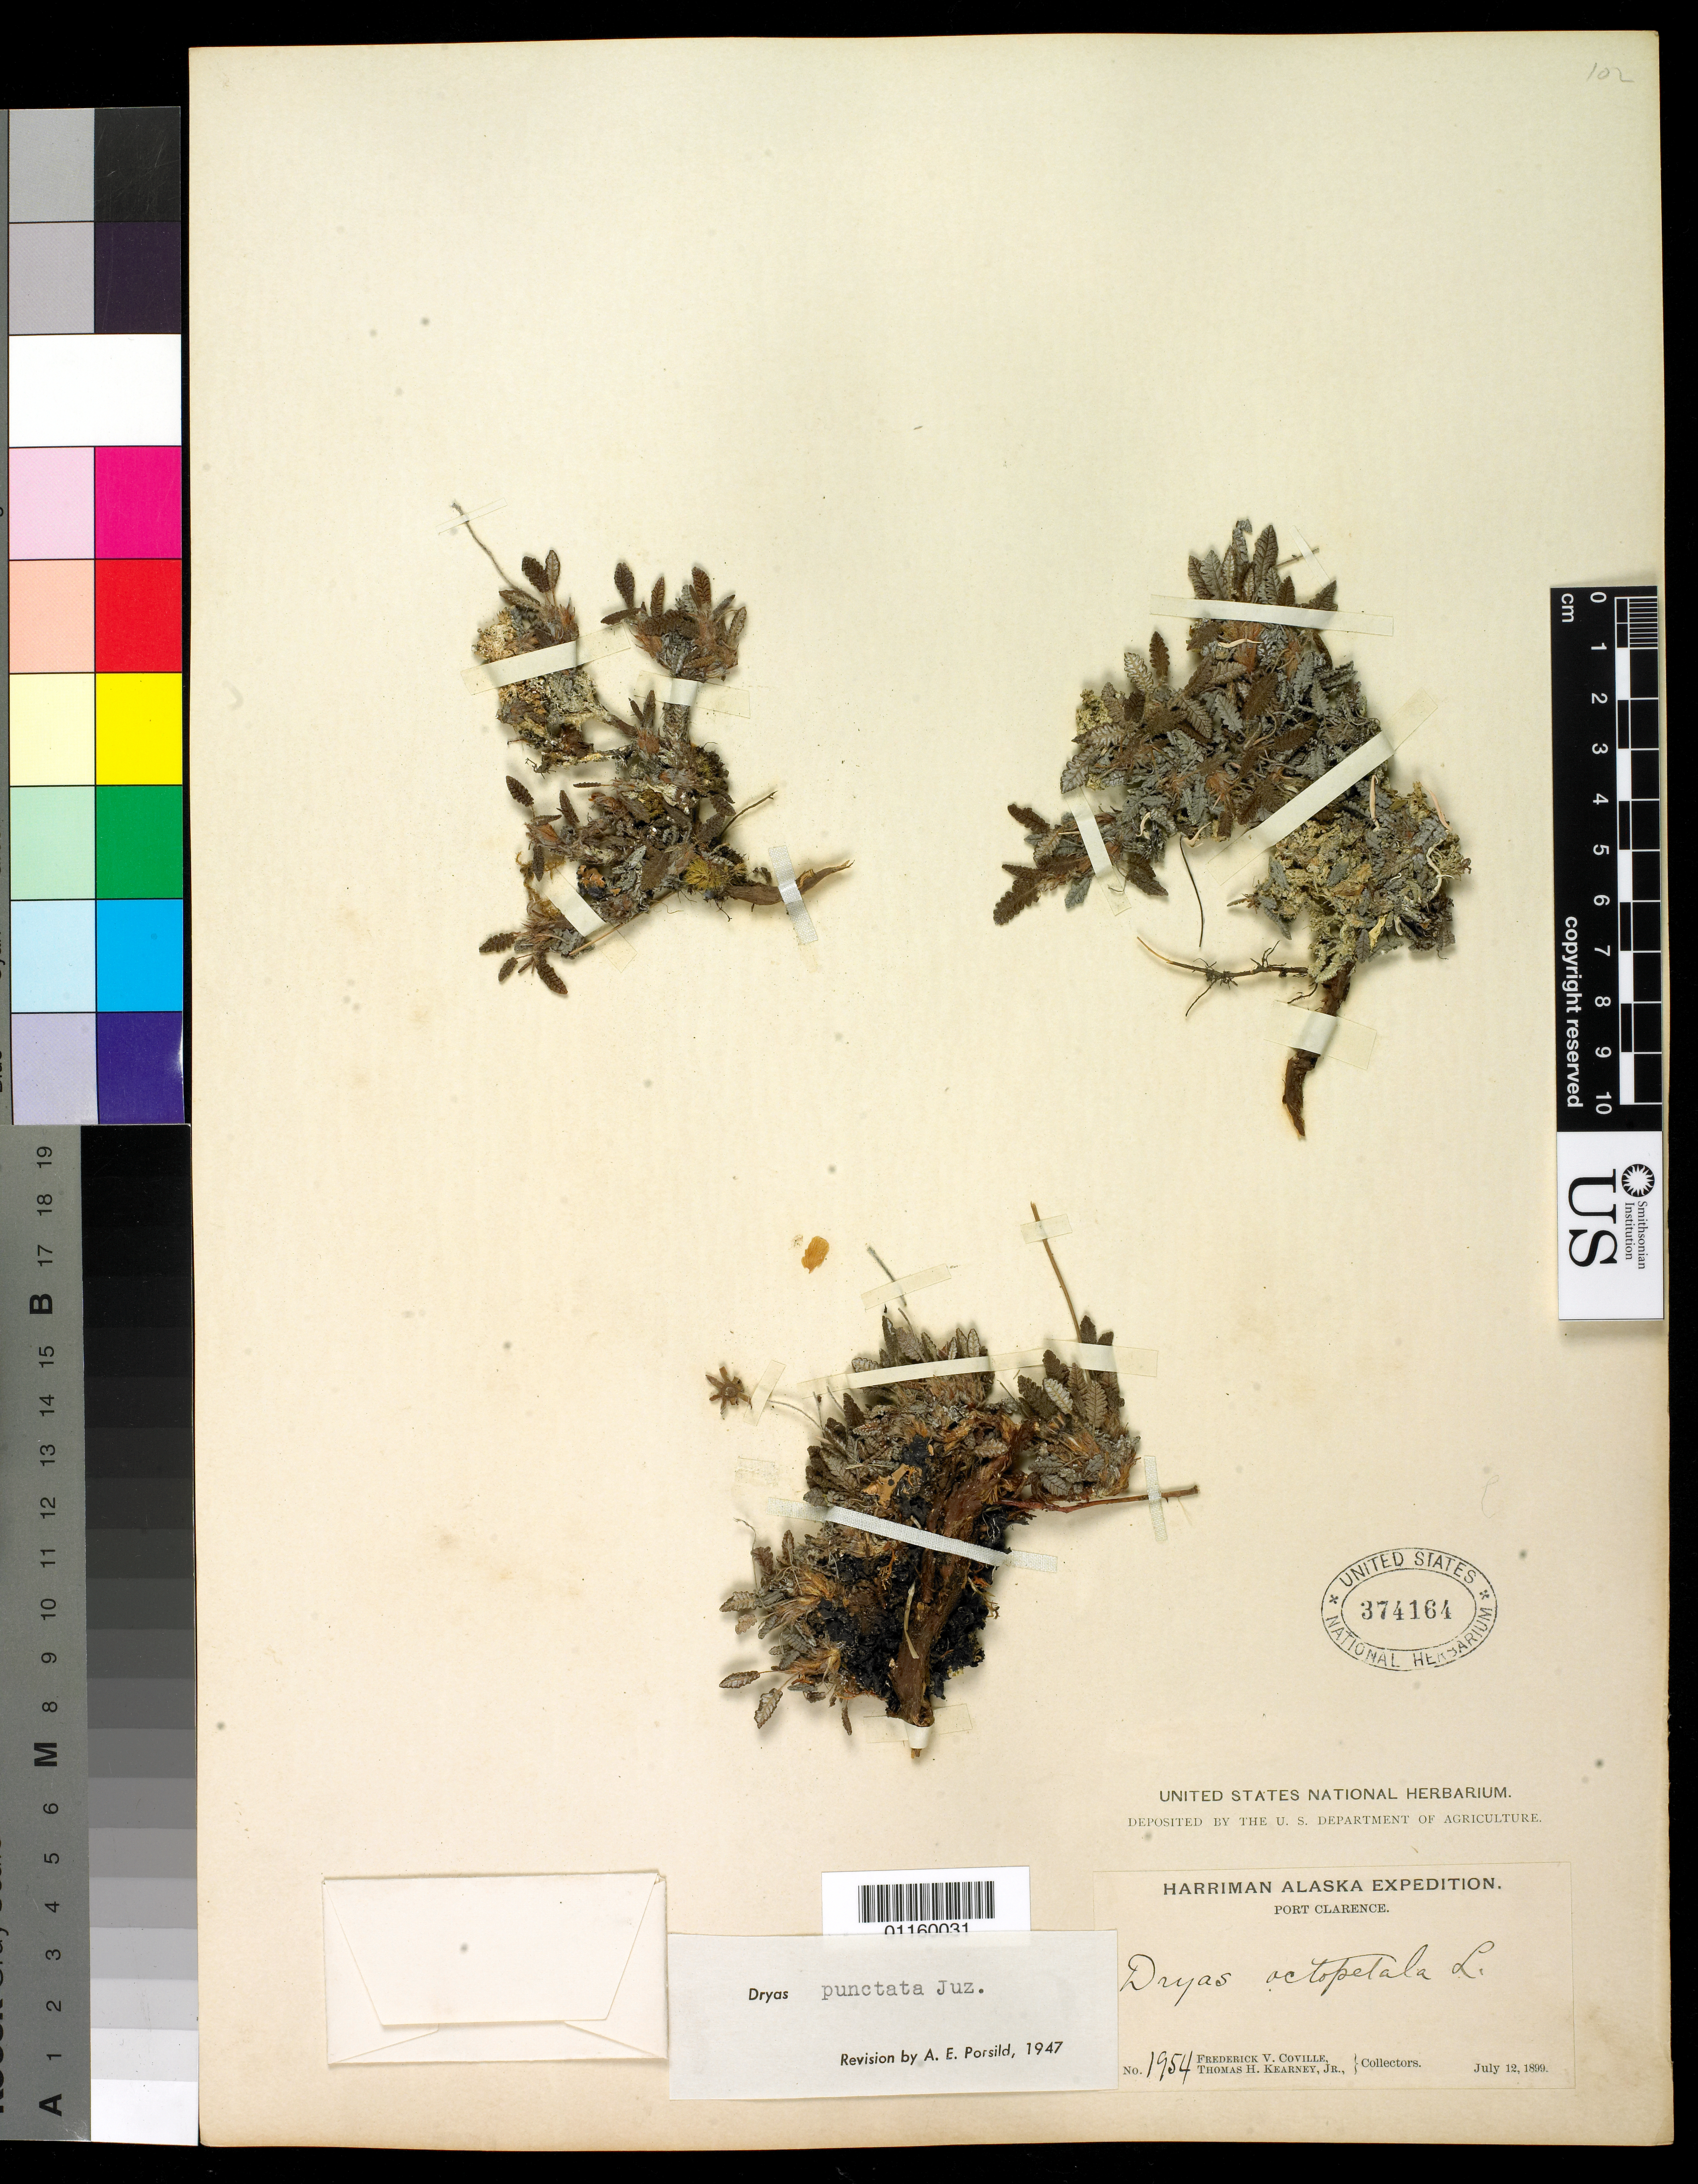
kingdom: Plantae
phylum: Tracheophyta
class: Magnoliopsida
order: Rosales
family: Rosaceae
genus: Dryas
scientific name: Dryas punctata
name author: Juz.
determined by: Porsild, A. E.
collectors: F. V. Coville & T. H. Kearney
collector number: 1954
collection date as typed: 12 Jul 1899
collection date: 1899-07-12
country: United States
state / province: Alaska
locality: Port Clarence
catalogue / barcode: US 374164